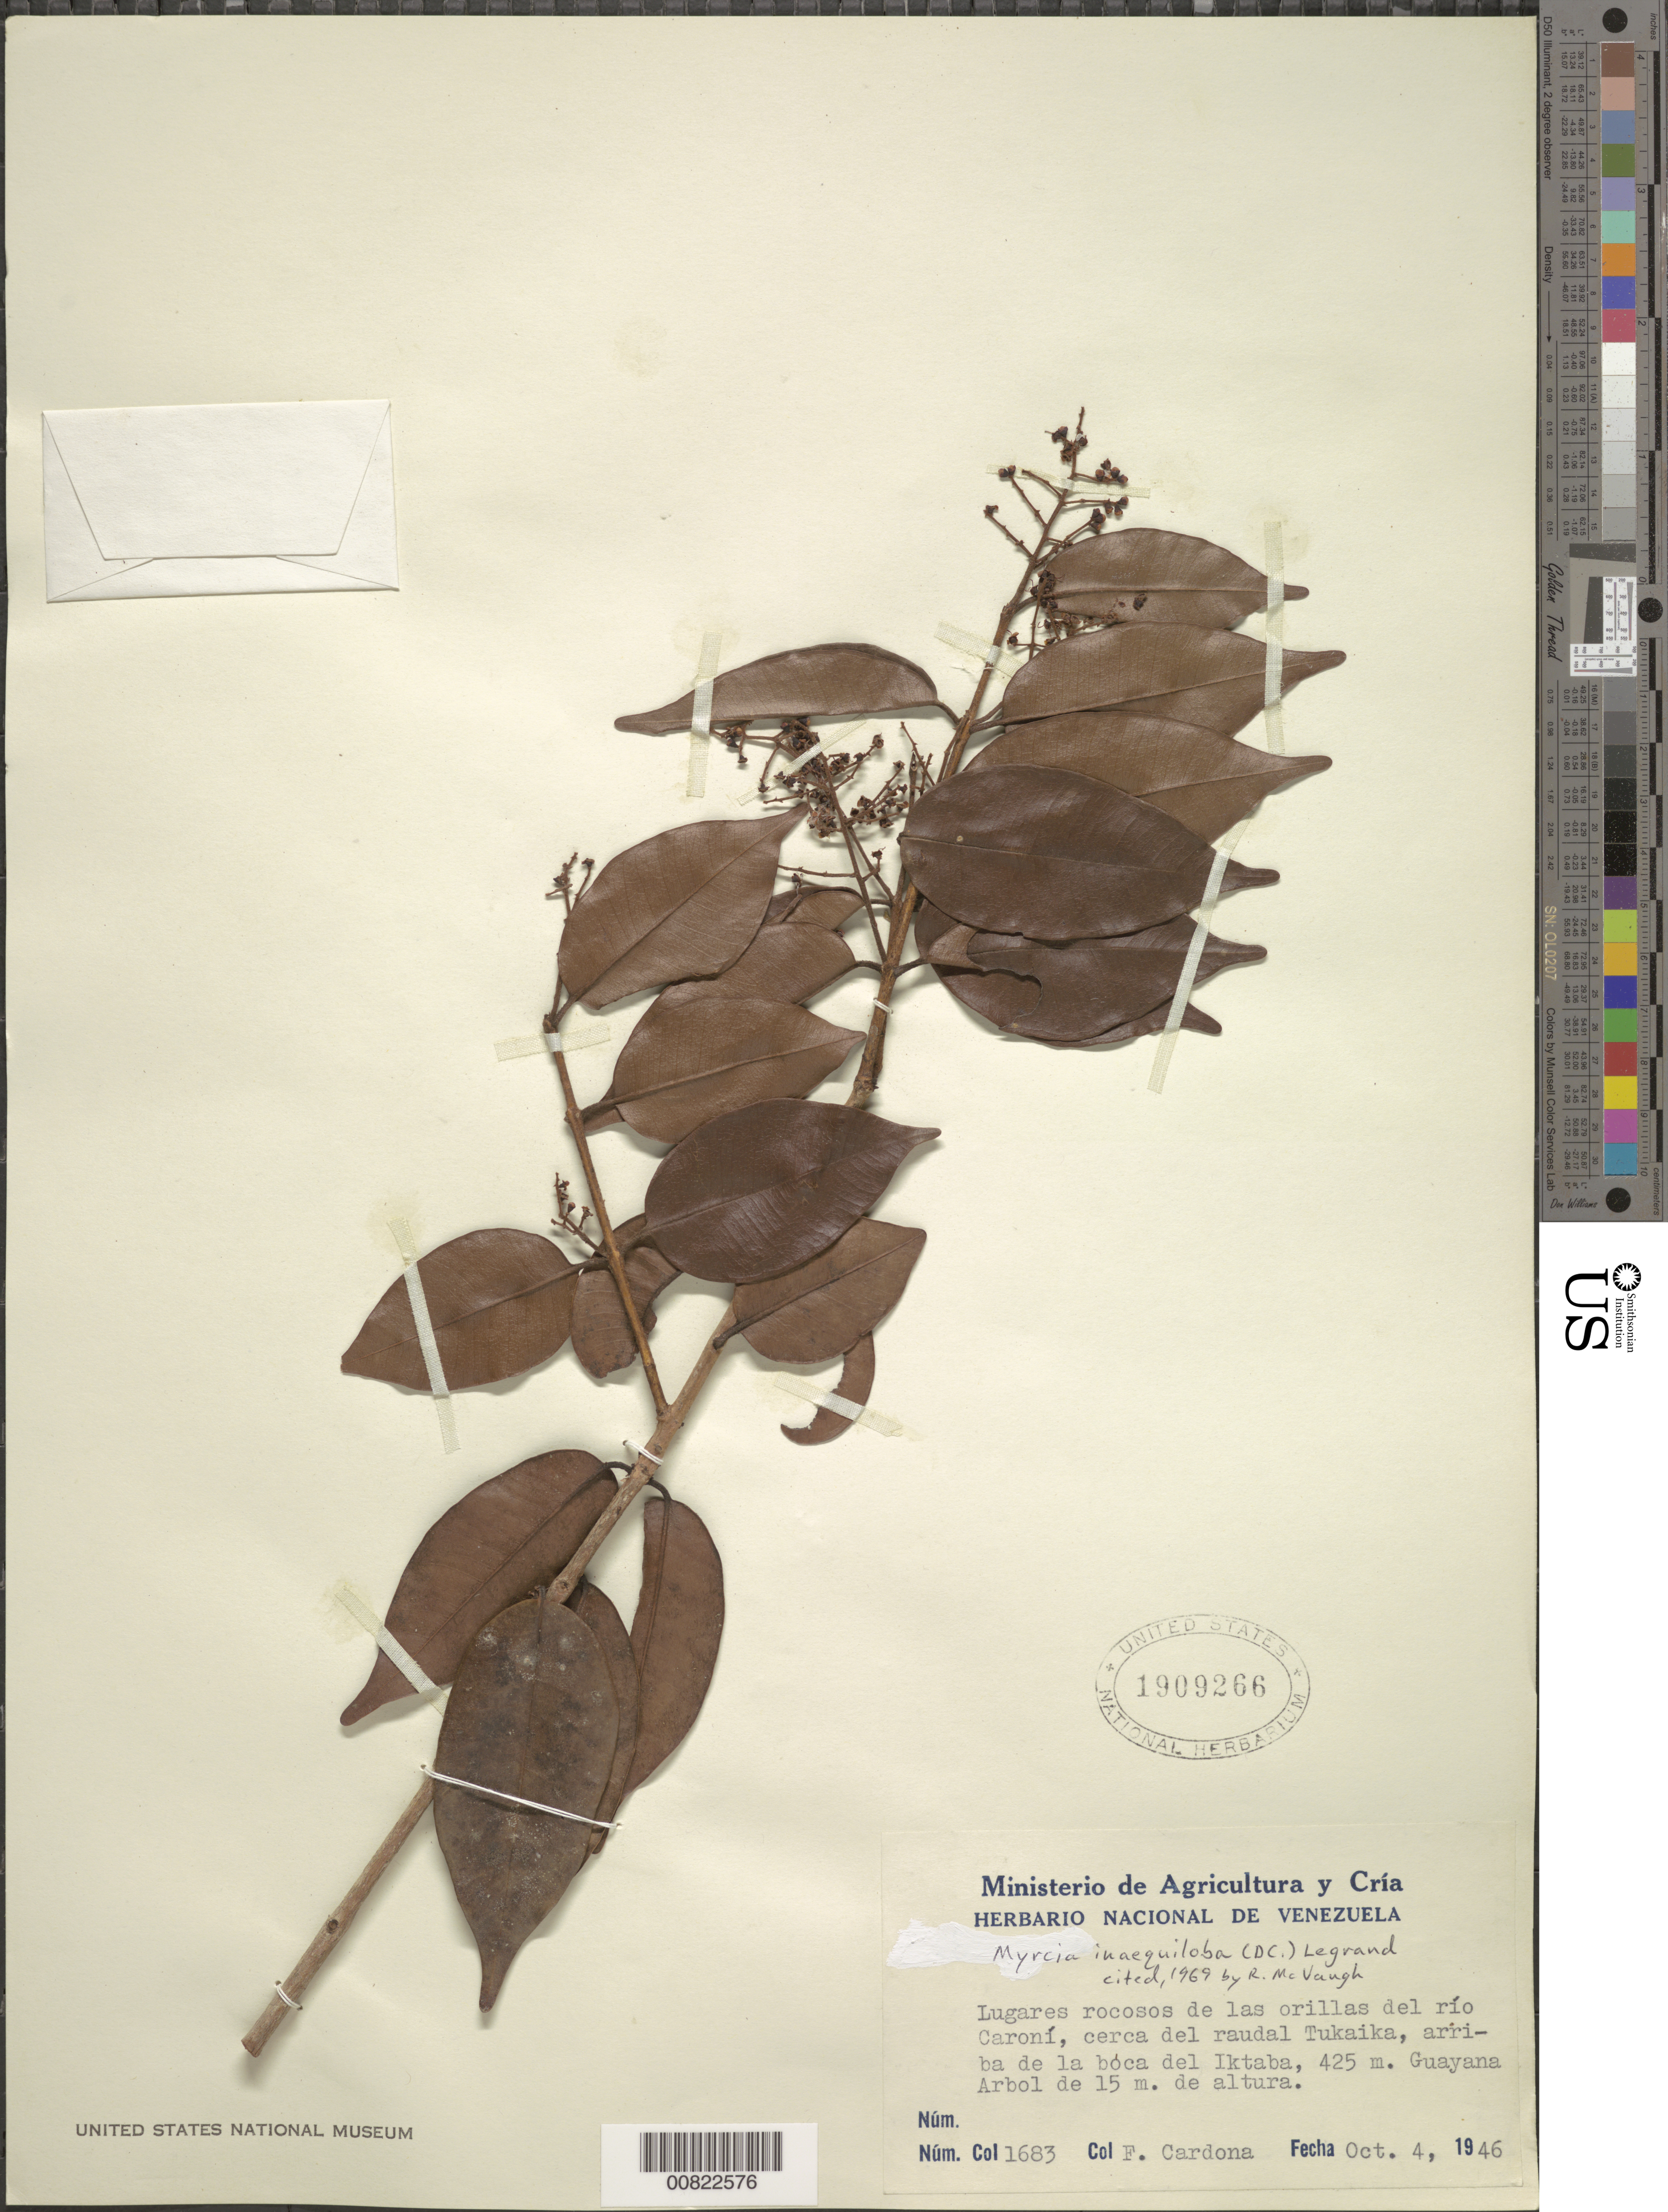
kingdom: Plantae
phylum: Tracheophyta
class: Magnoliopsida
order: Myrtales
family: Myrtaceae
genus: Myrcia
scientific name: Myrcia inaequiloba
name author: (DC.) D. Legrand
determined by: McVaugh, R.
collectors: F. Cardona Puig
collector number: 1683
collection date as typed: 4-Oct-46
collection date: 1946-10-04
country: Venezuela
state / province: Bolívar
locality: Río Caroní, raudal Tukaika, arriba de la boca Icabarú (Guayana)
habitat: Lugares rocosos de las orillas del rio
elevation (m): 425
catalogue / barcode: US 1909266